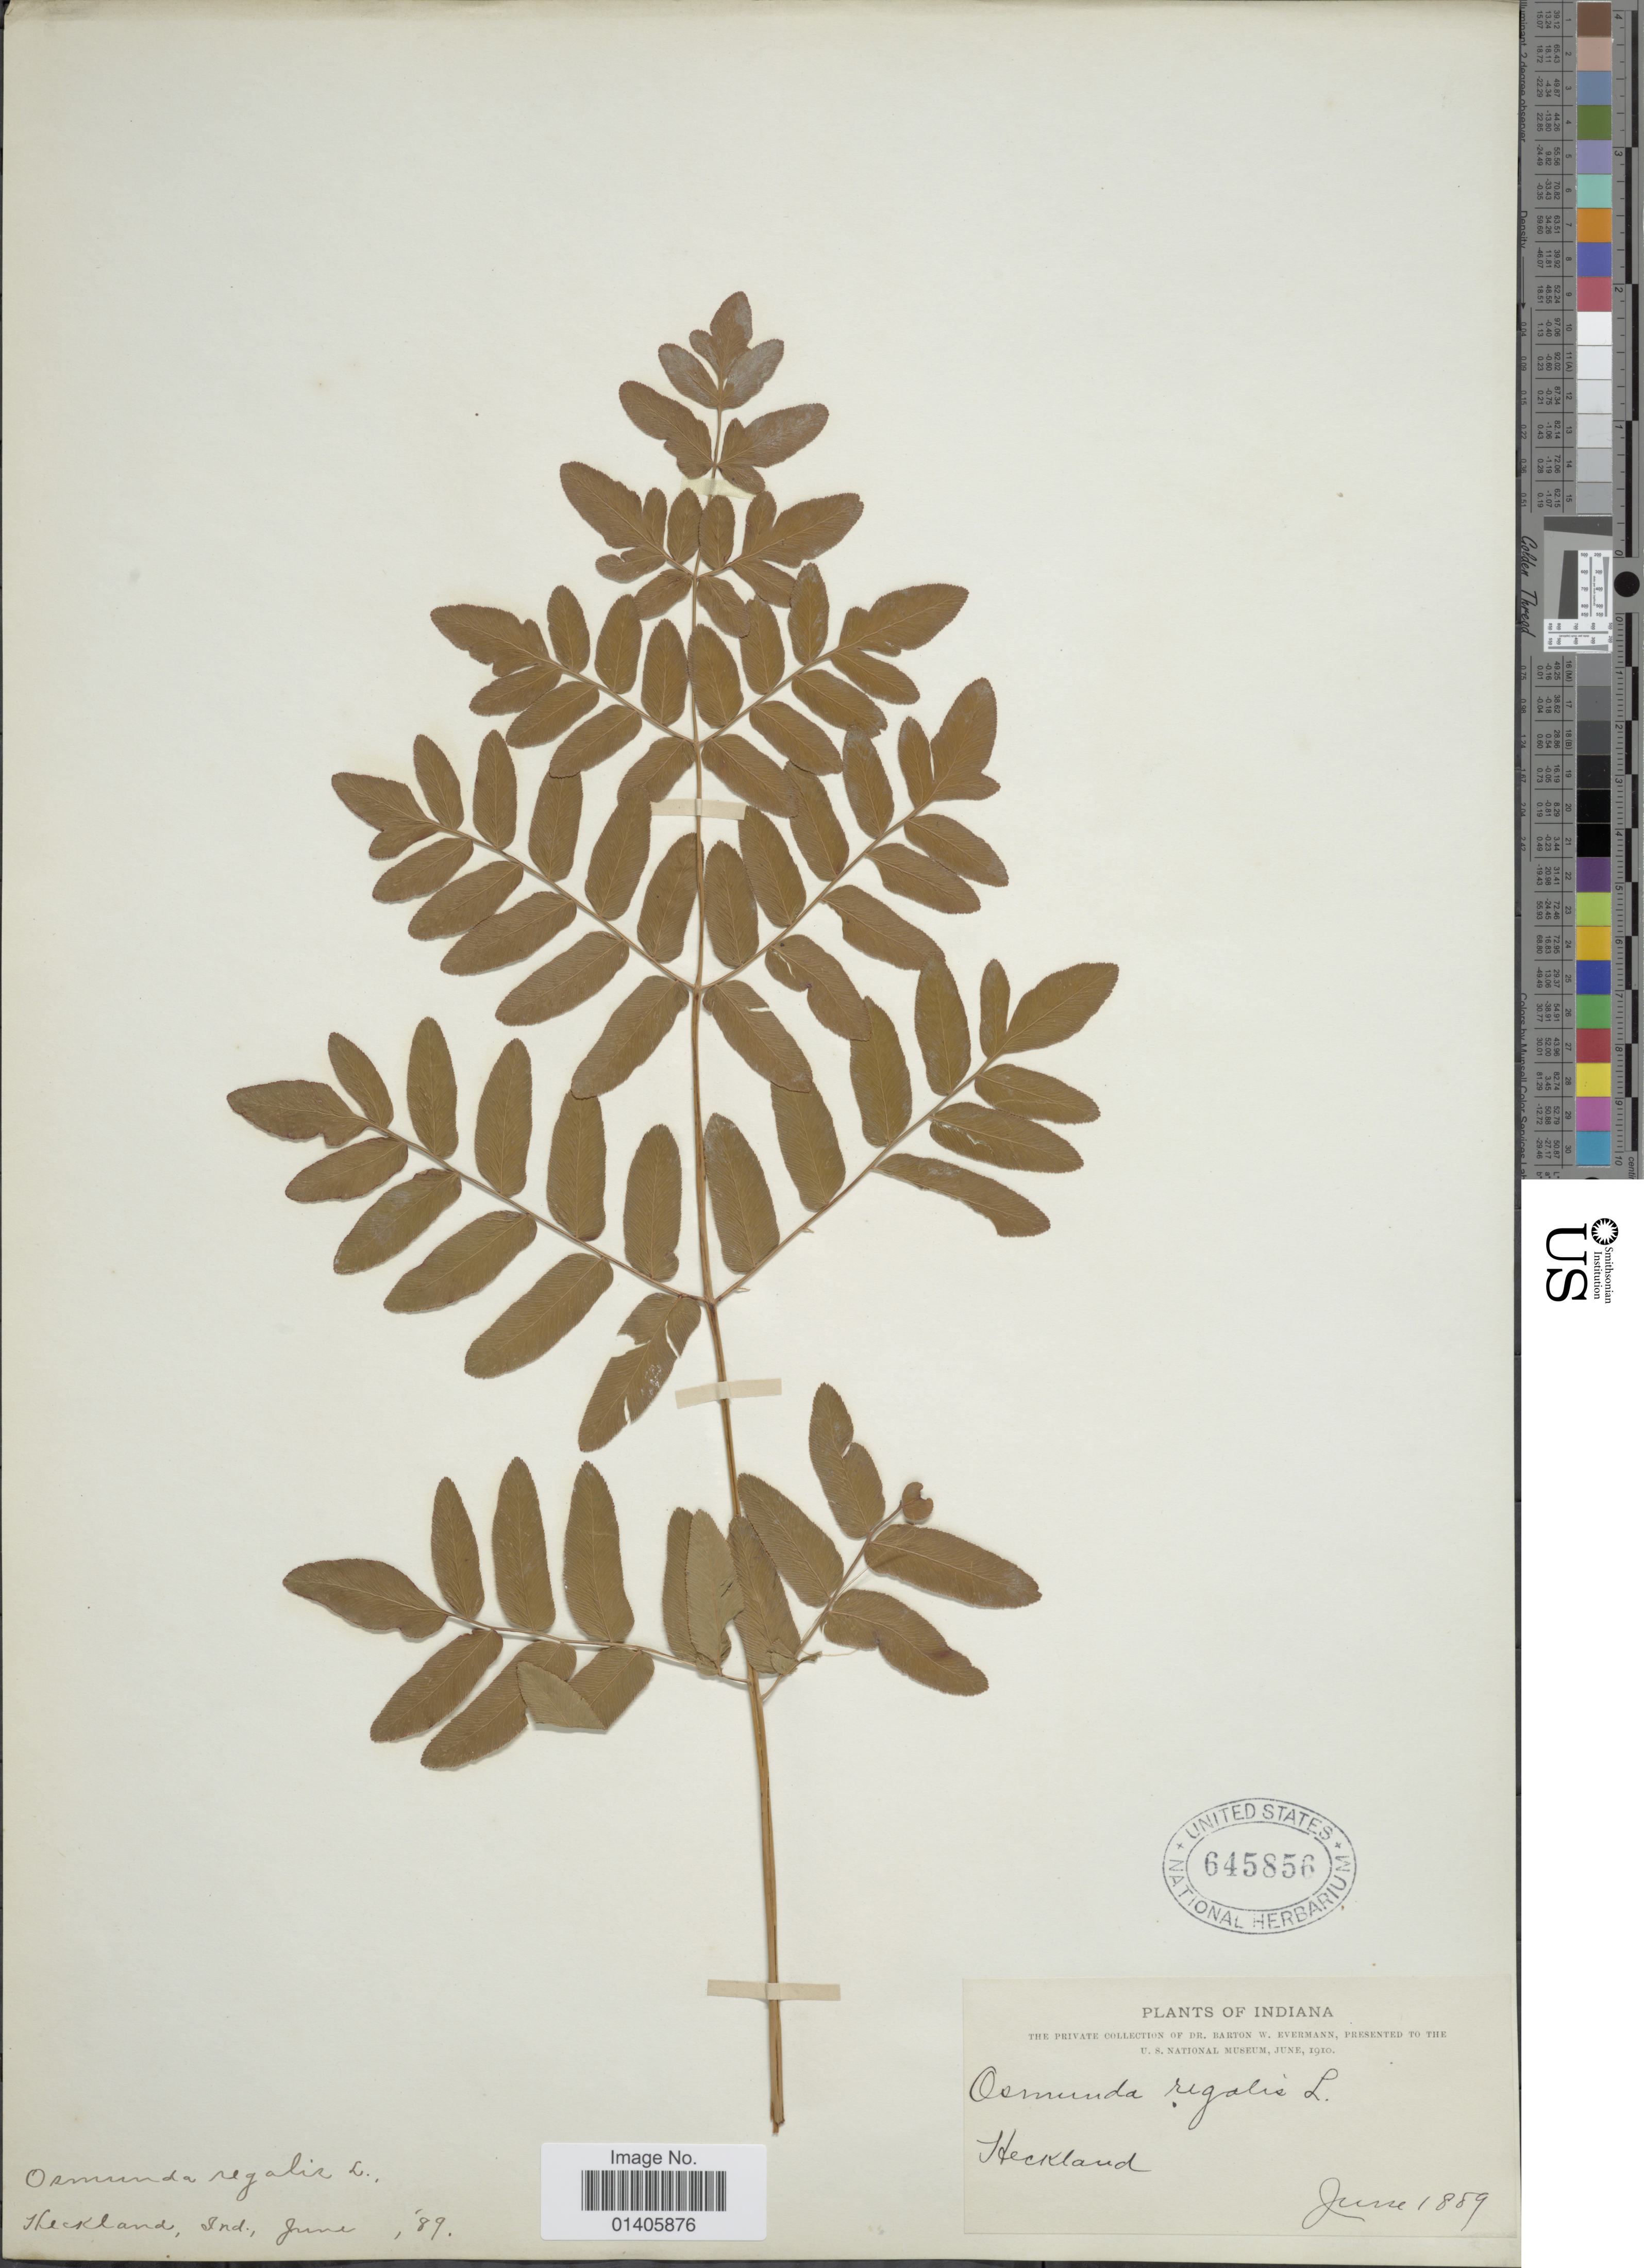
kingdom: Plantae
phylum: Tracheophyta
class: Polypodiopsida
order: Osmundales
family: Osmundaceae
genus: Osmunda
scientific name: Osmunda regalis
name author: L.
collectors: B. W. Evermann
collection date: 1889-06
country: United States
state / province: Indiana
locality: Heckland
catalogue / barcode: US 645856